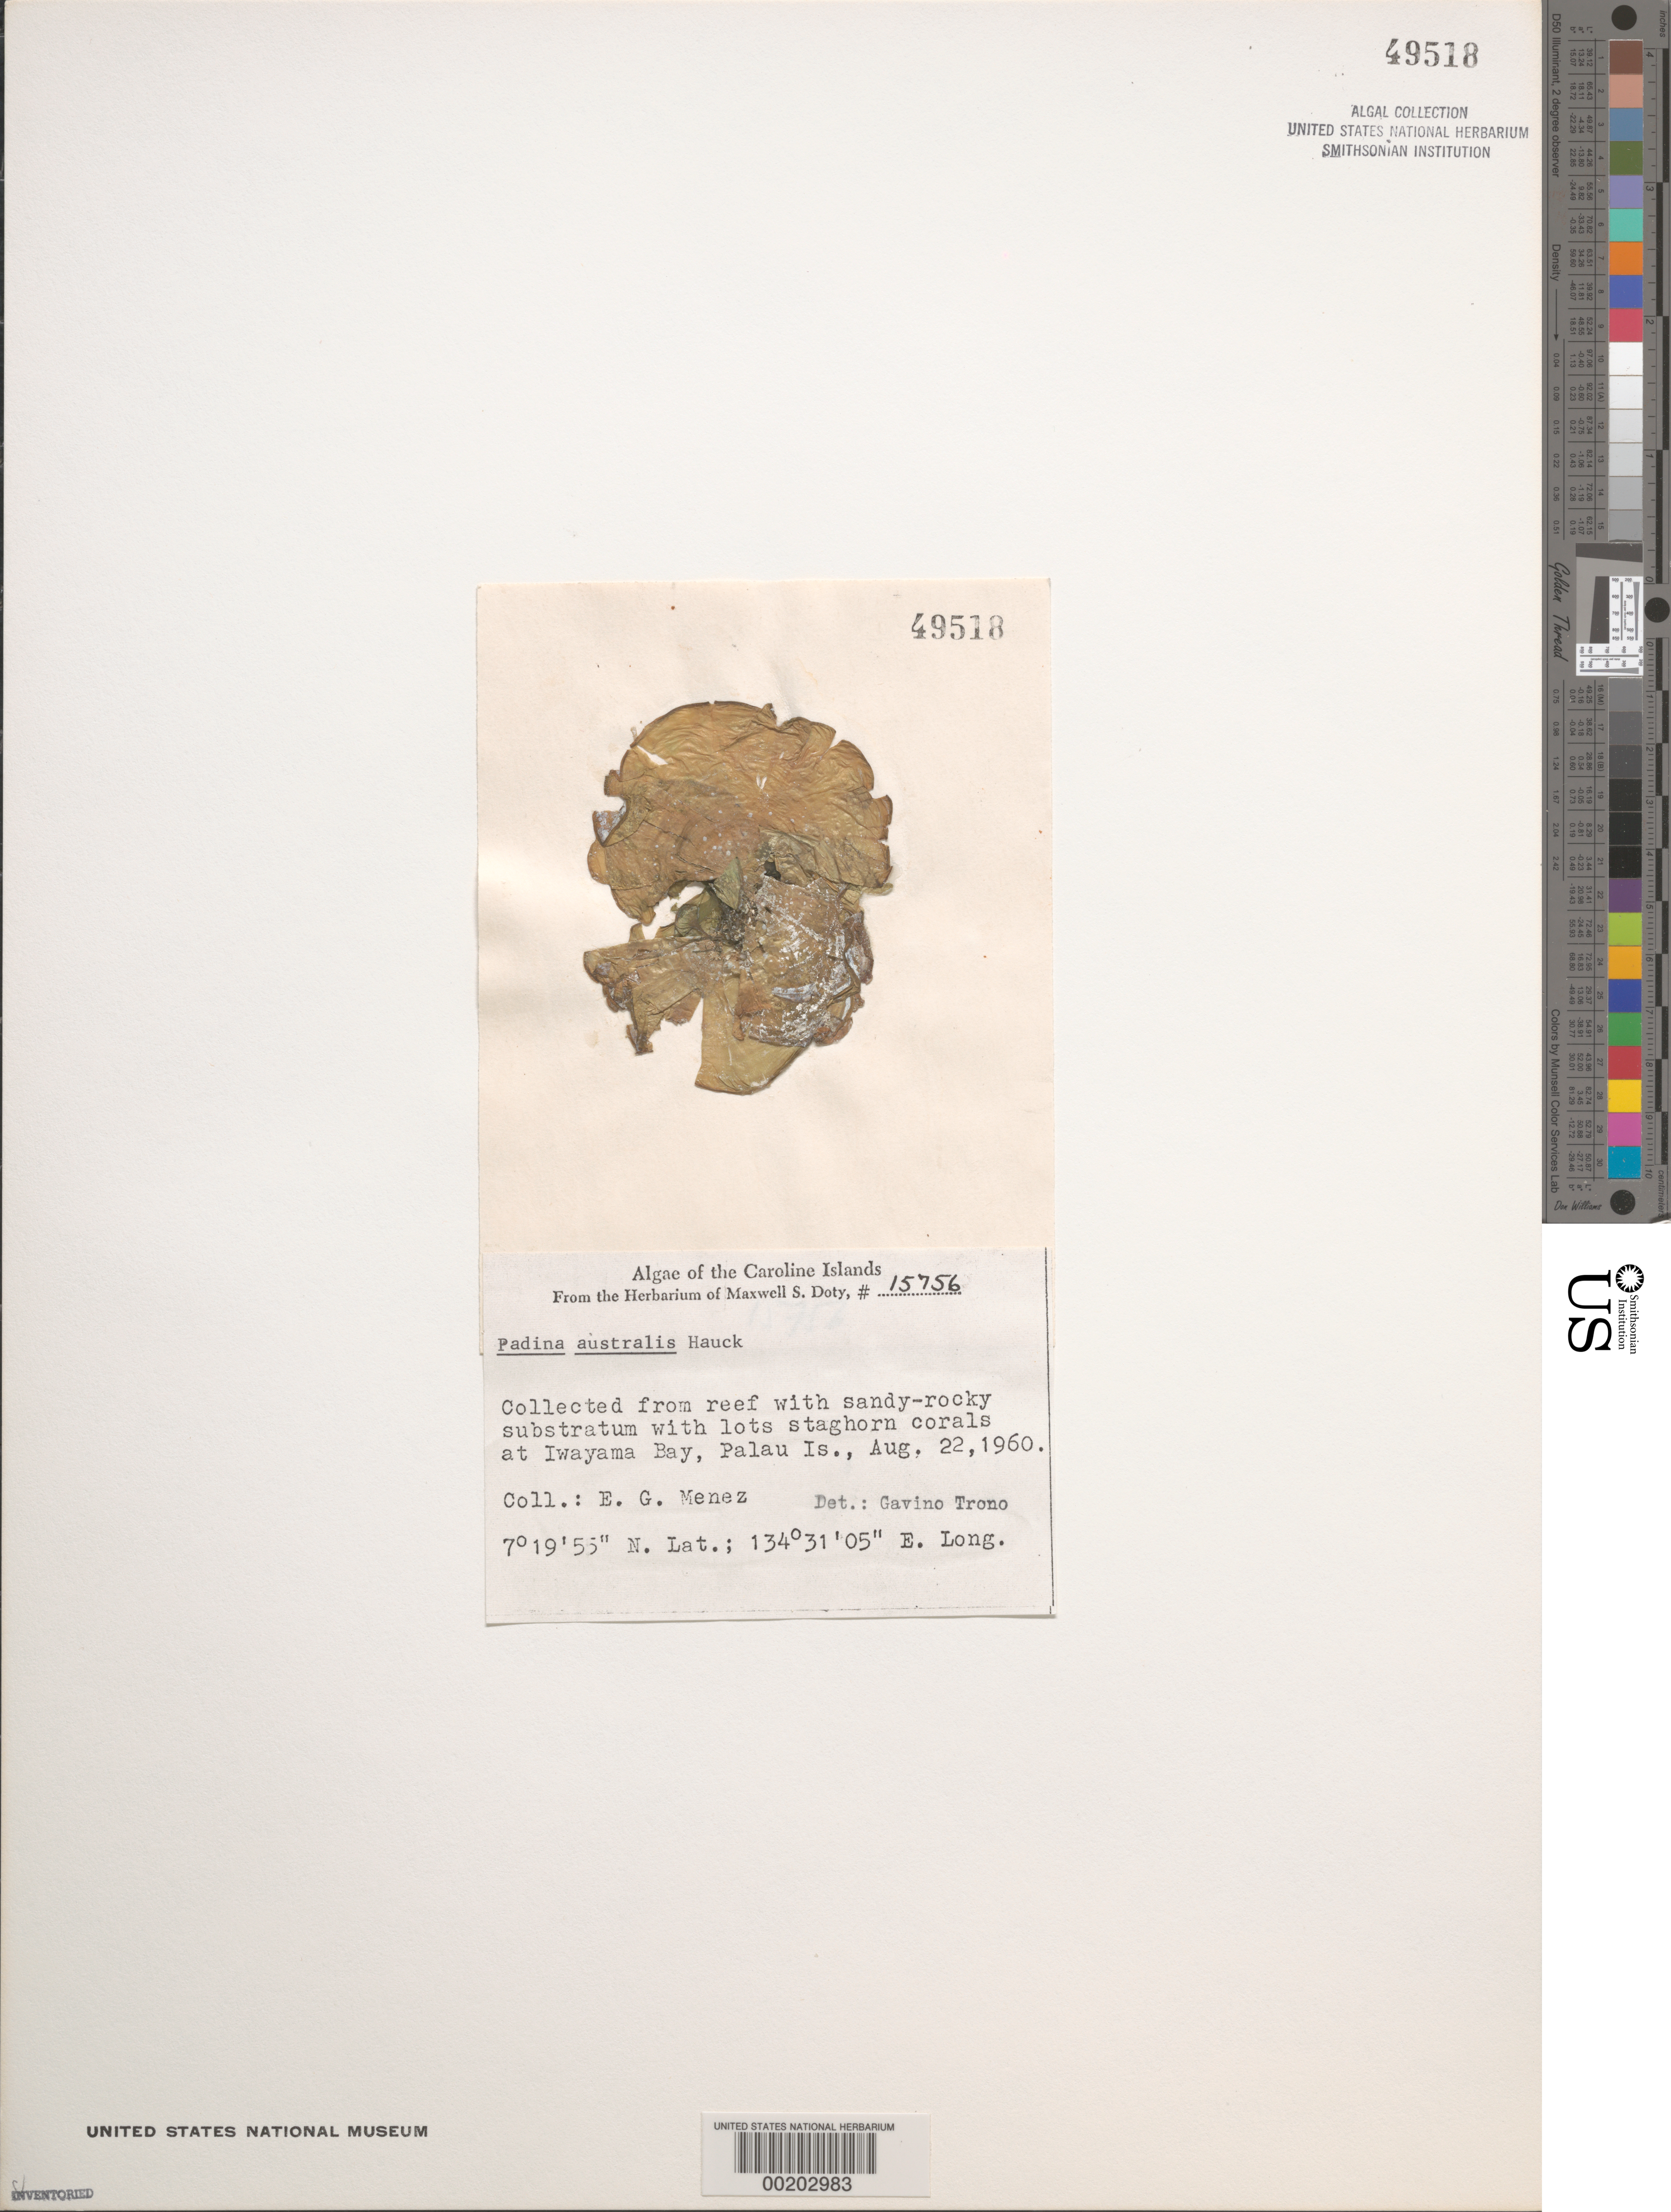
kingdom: Chromista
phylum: Ochrophyta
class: Phaeophyceae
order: Dictyotales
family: Dictyotaceae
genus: Padina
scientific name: Padina australis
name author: Hauck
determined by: Trono, Gavino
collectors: Meñez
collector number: MSD 15756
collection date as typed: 22 Aug 1960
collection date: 1960-08-22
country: Palau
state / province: Koror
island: Oreor (Koror)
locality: Iwayama Bay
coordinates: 7 19' 55" N, 134 31' 05" E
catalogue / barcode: US 49518